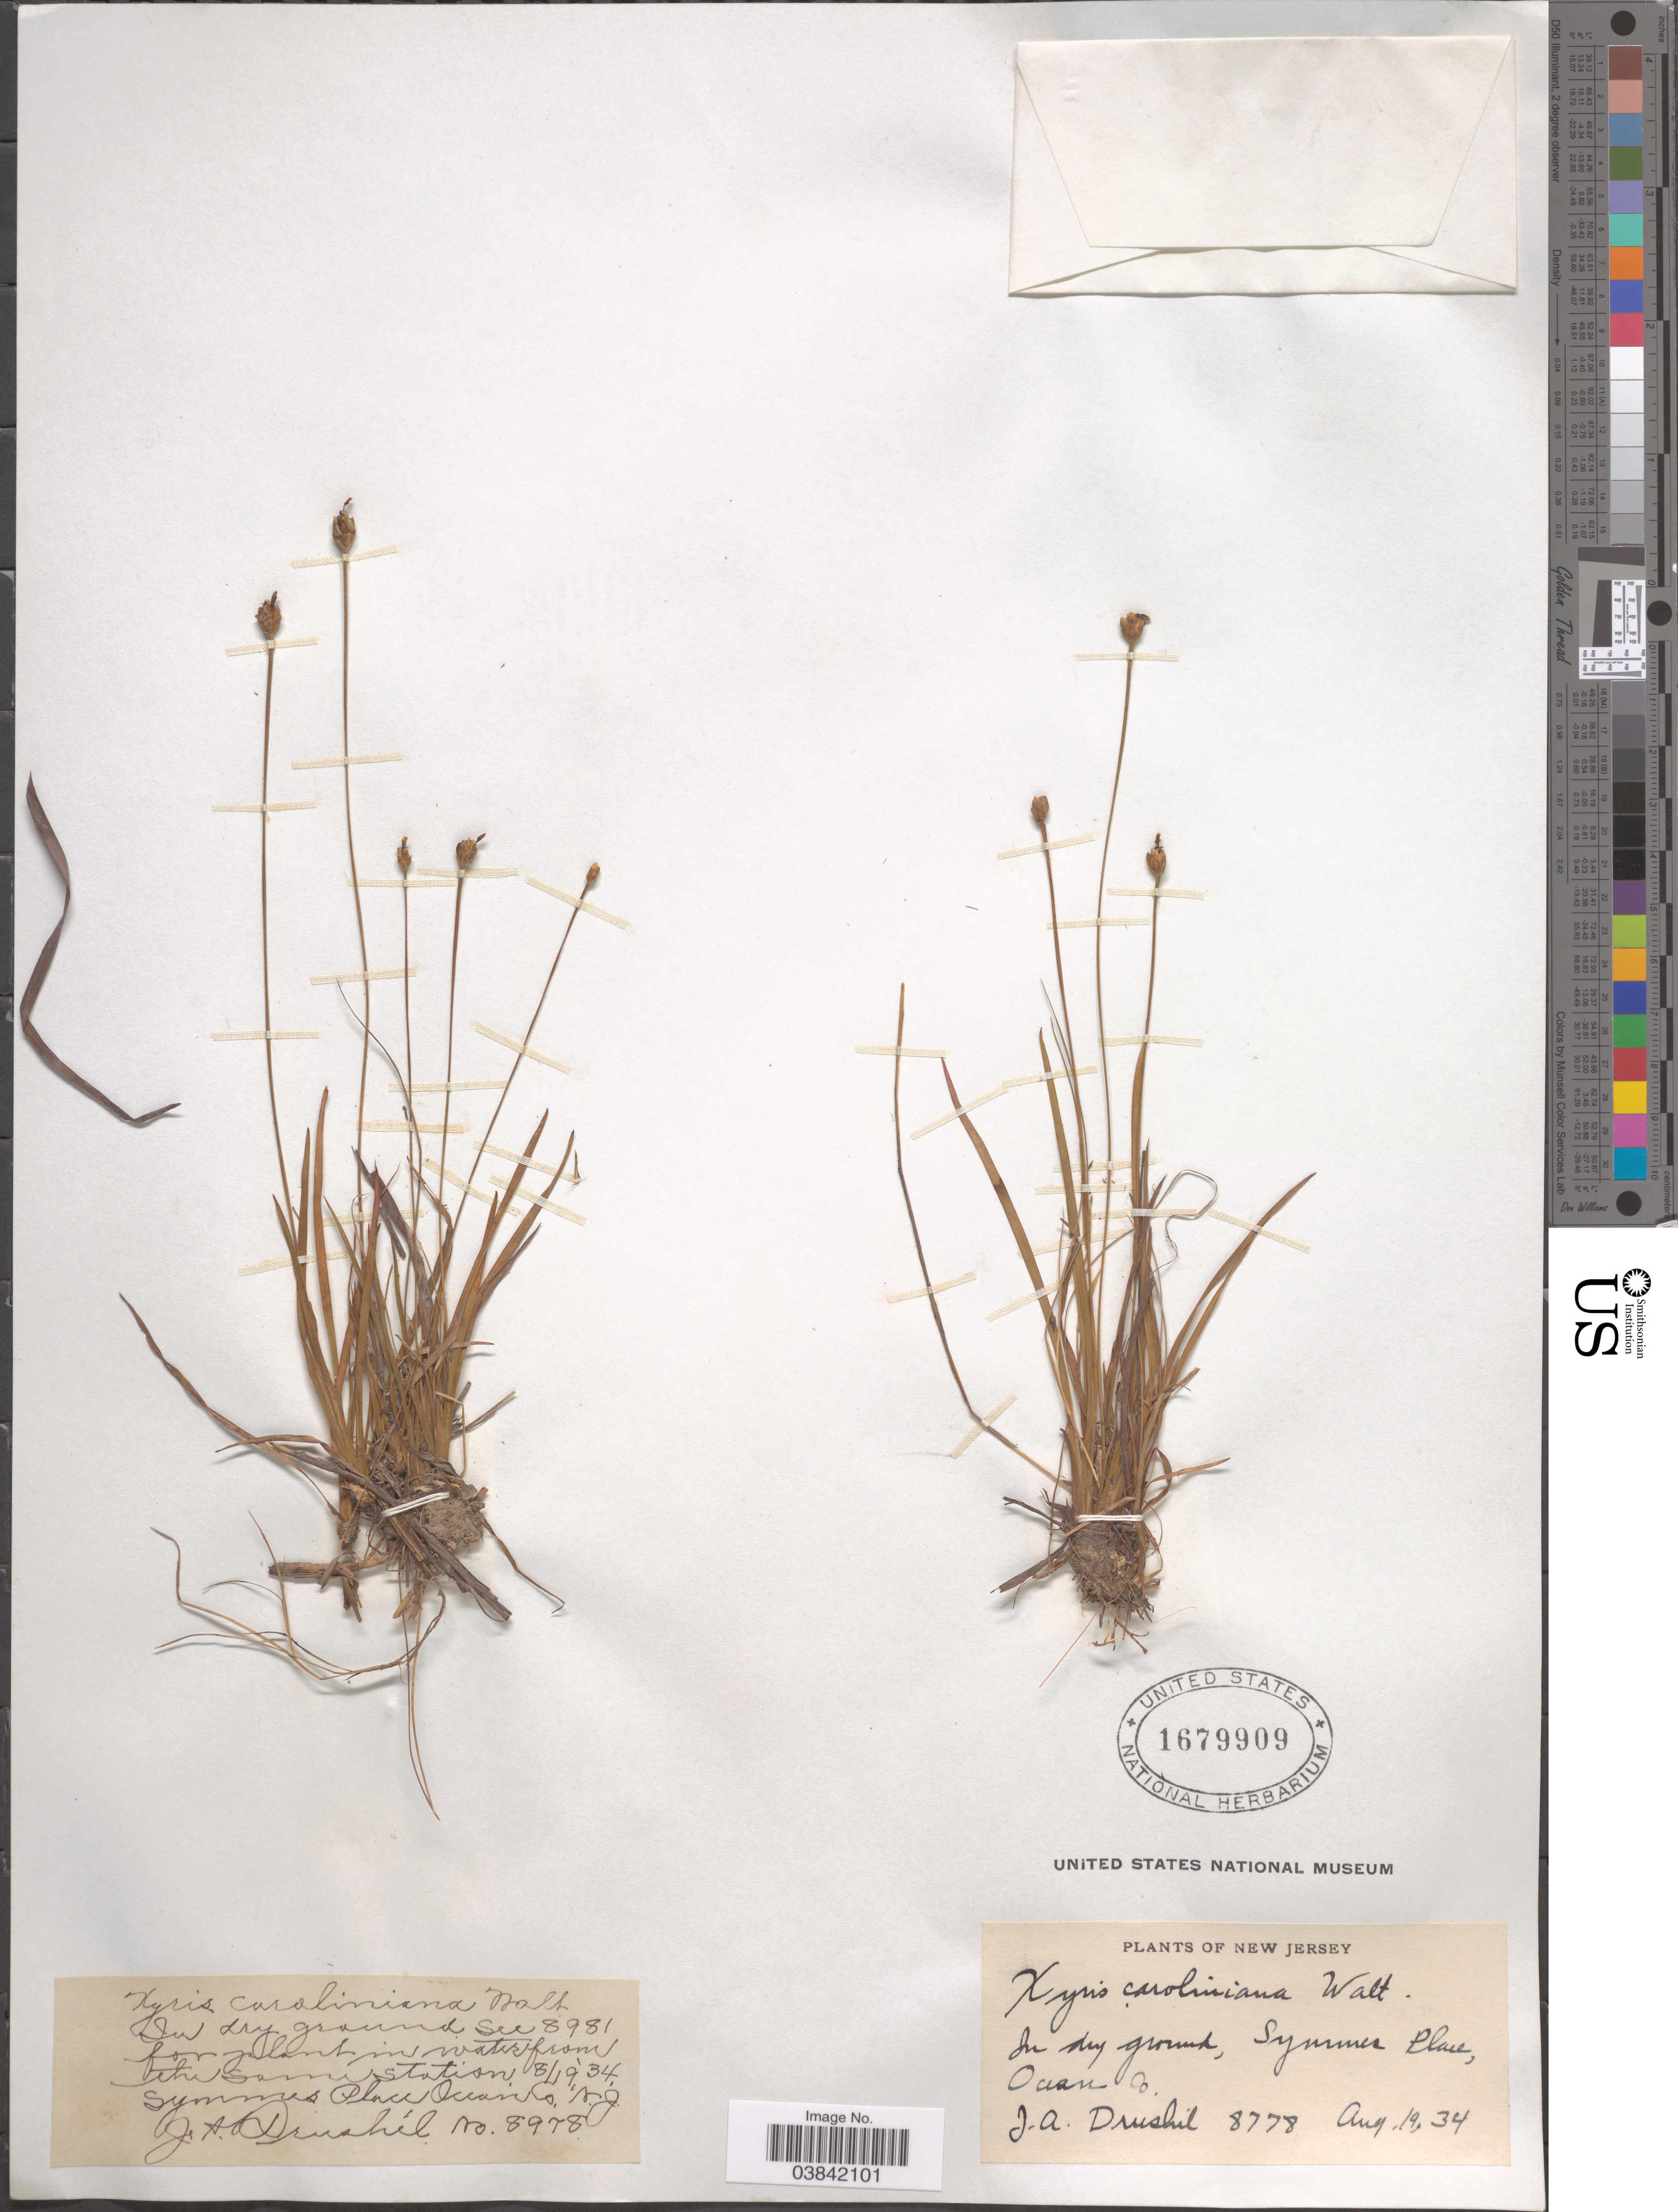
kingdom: Plantae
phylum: Tracheophyta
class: Liliopsida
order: Poales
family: Xyridaceae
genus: Xyris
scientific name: Xyris difformis var. difformis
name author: Chapm.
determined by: Strong, Mark T., (BOT), Smithsonian Institution - National Museum of Natural History (UNITED STATES)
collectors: J. A. Drushel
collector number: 8778*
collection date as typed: Transcribed d/m/y: 19/8/34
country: United States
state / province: New Jersey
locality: In dry ground, Symmore Place, Samu Station. Symm's Place Ocean Co.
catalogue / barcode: US 1679909